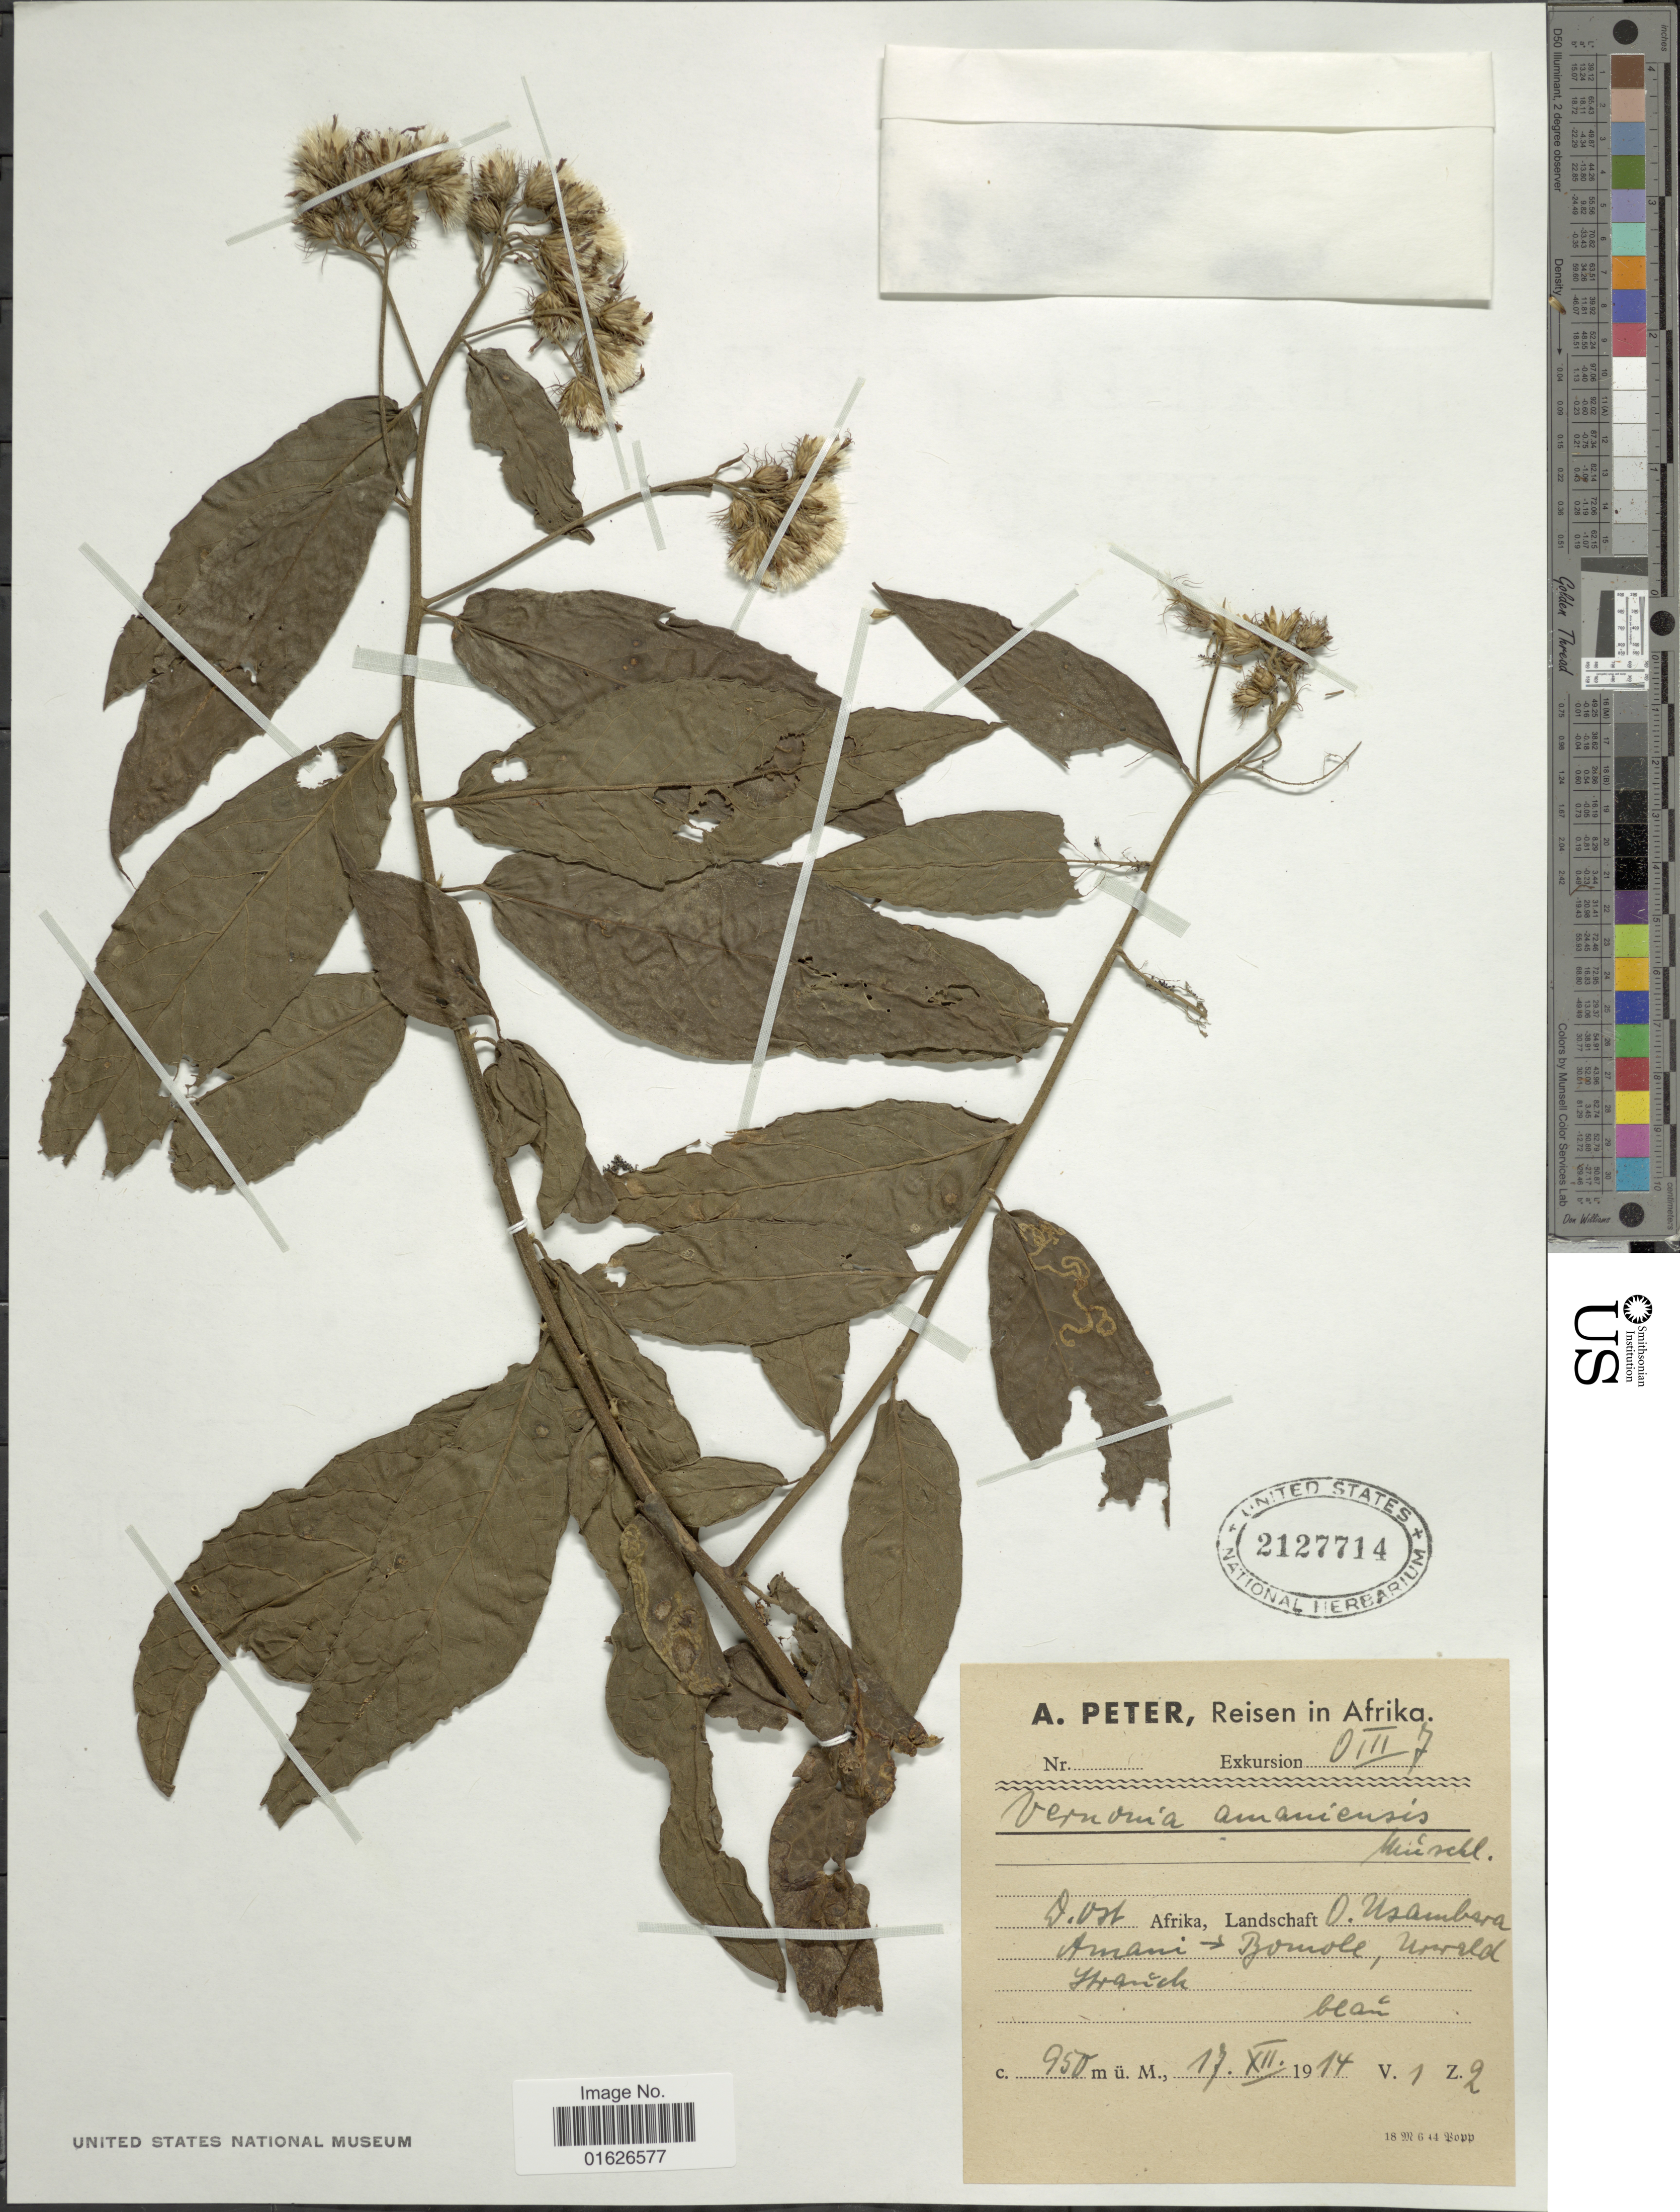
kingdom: Plantae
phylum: Tracheophyta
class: Magnoliopsida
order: Asterales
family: Asteraceae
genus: Jeffreycia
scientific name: Jeffreycia amaniensis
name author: (Muschl.) H. Rob.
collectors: A. Peter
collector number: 0III7?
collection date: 1914-12-17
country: Tanzania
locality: O.Usambara, Amani - Bomole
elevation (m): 950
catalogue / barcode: US 2127714